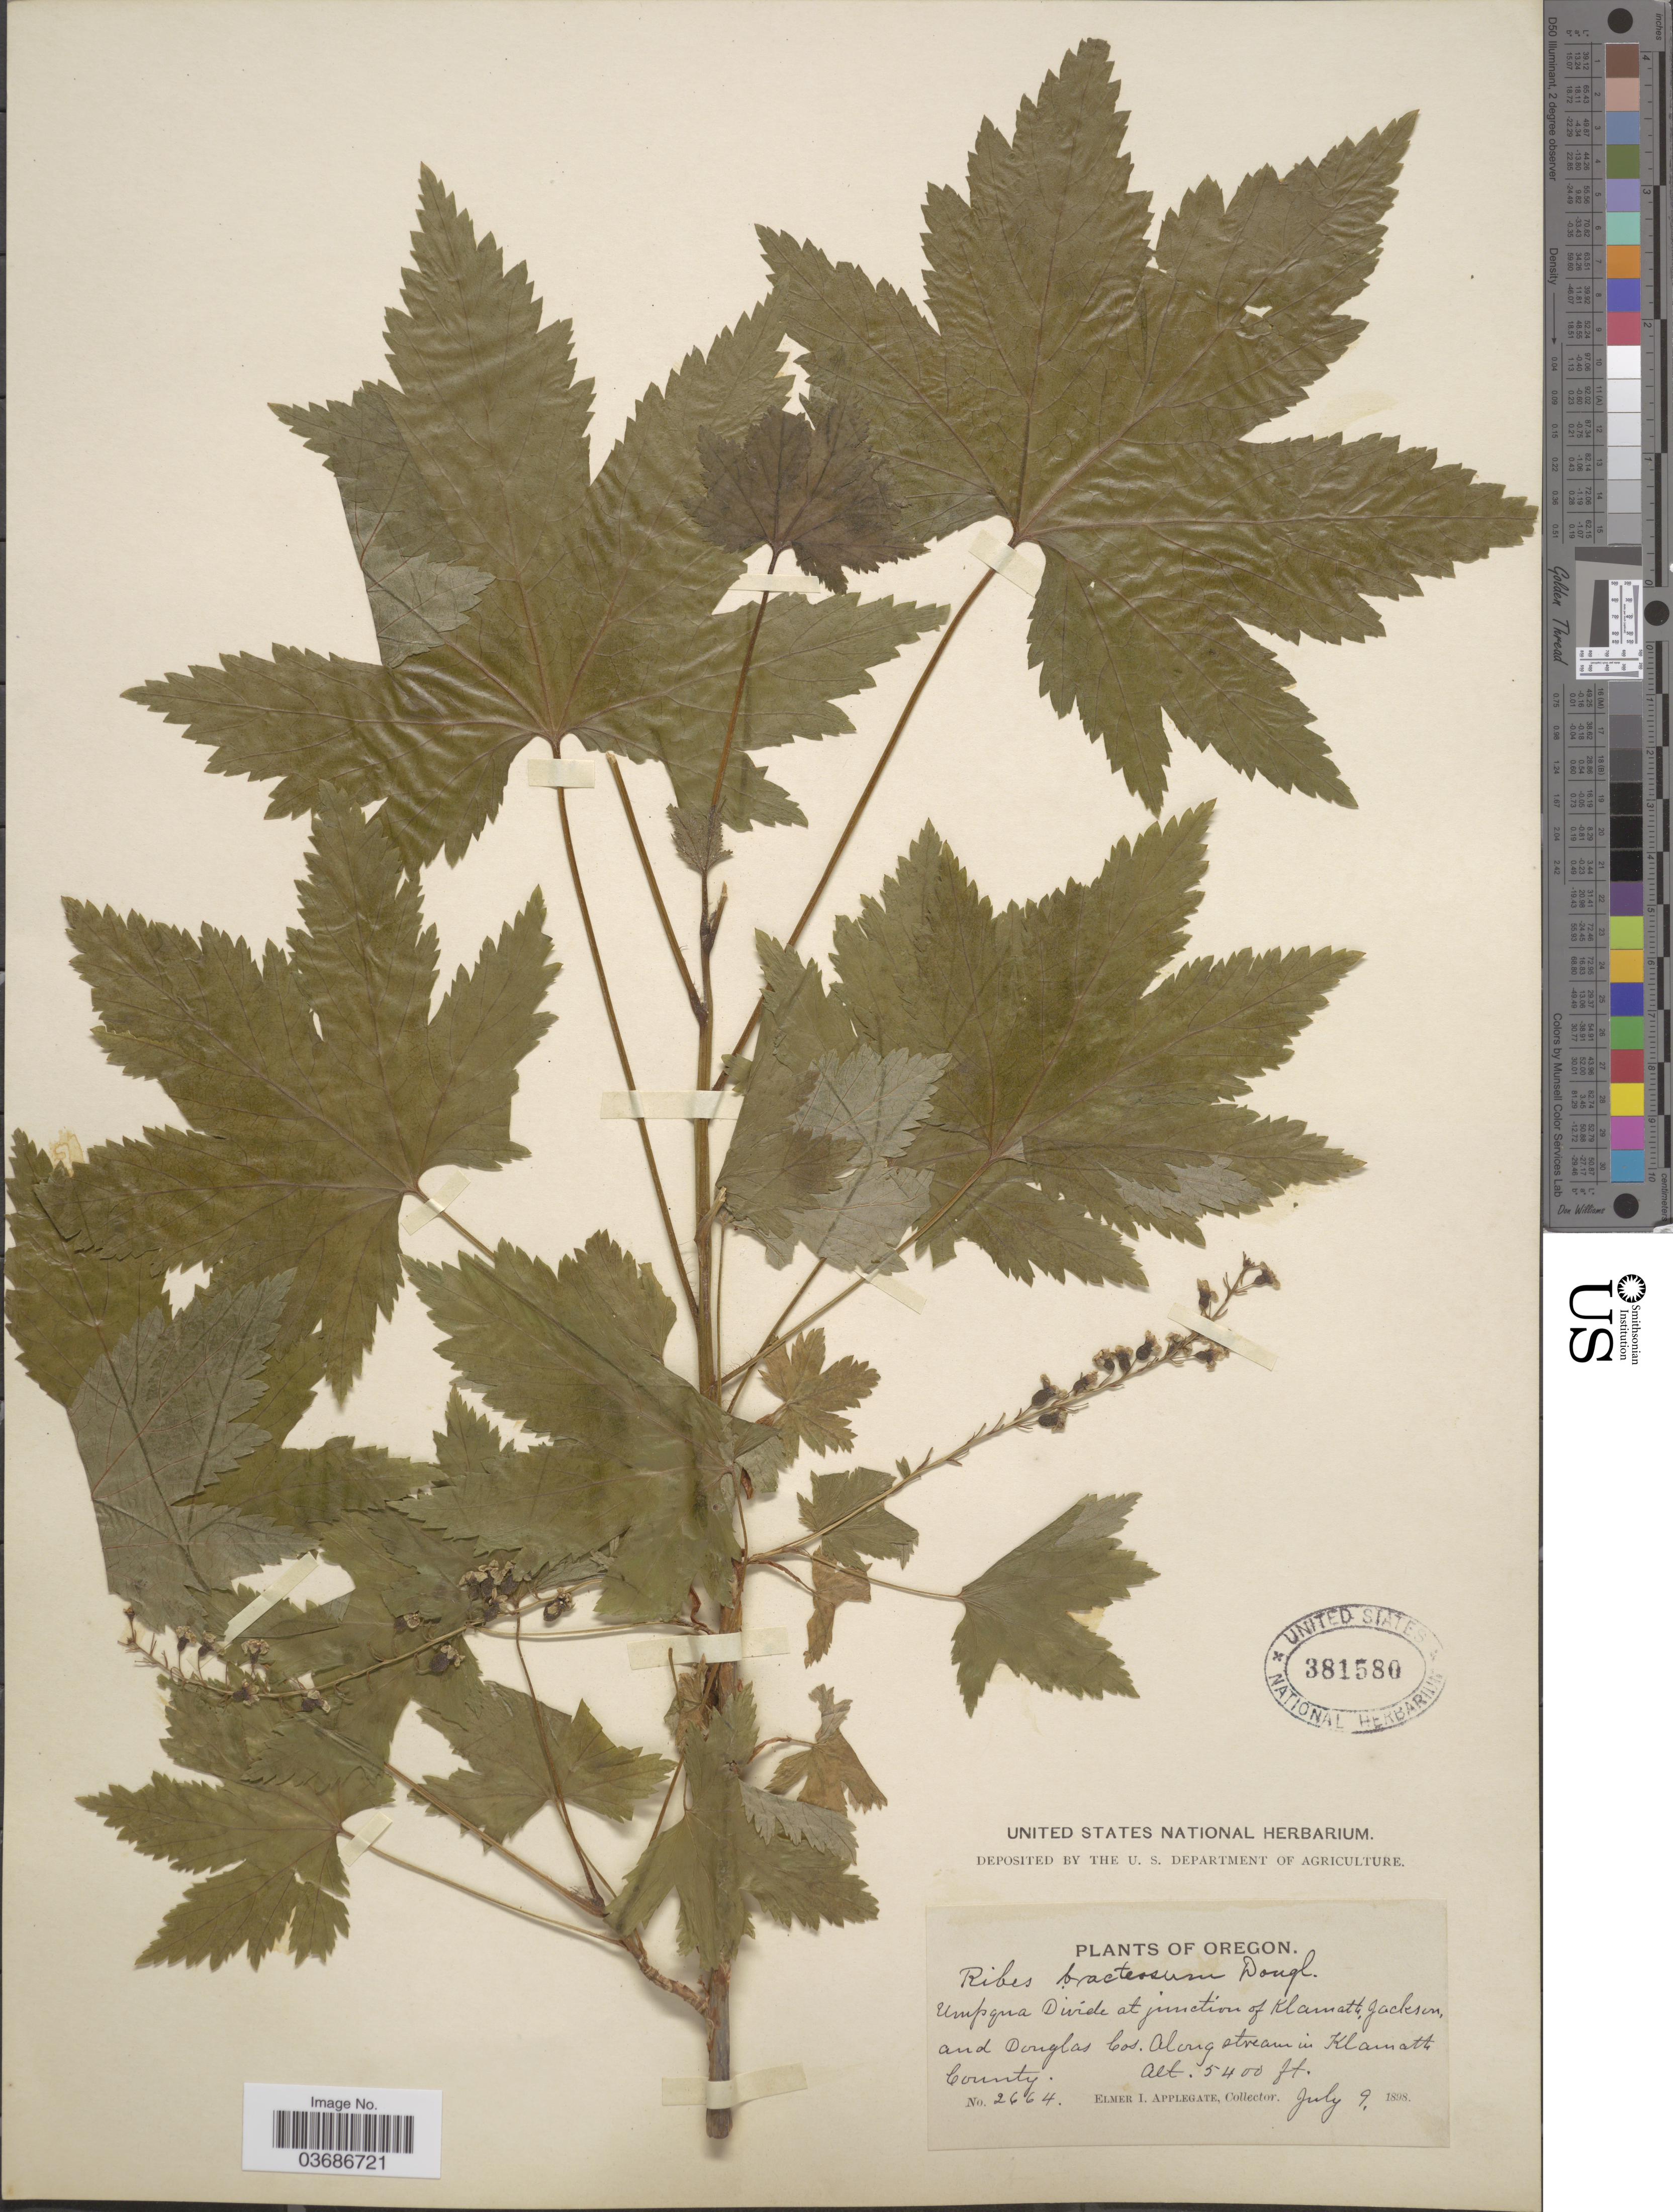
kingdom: Plantae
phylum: Tracheophyta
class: Magnoliopsida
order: Saxifragales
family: Grossulariaceae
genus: Ribes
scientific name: Ribes bracteosum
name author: Douglas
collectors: E. I. Applegate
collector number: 2664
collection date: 1898-07-09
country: United States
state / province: Oregon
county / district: Klamath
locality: Umpqua Divide at junction of Klamath, Jackson, and Douglas Cos. Along stream in Klamath Co.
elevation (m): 1646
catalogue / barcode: US 381580